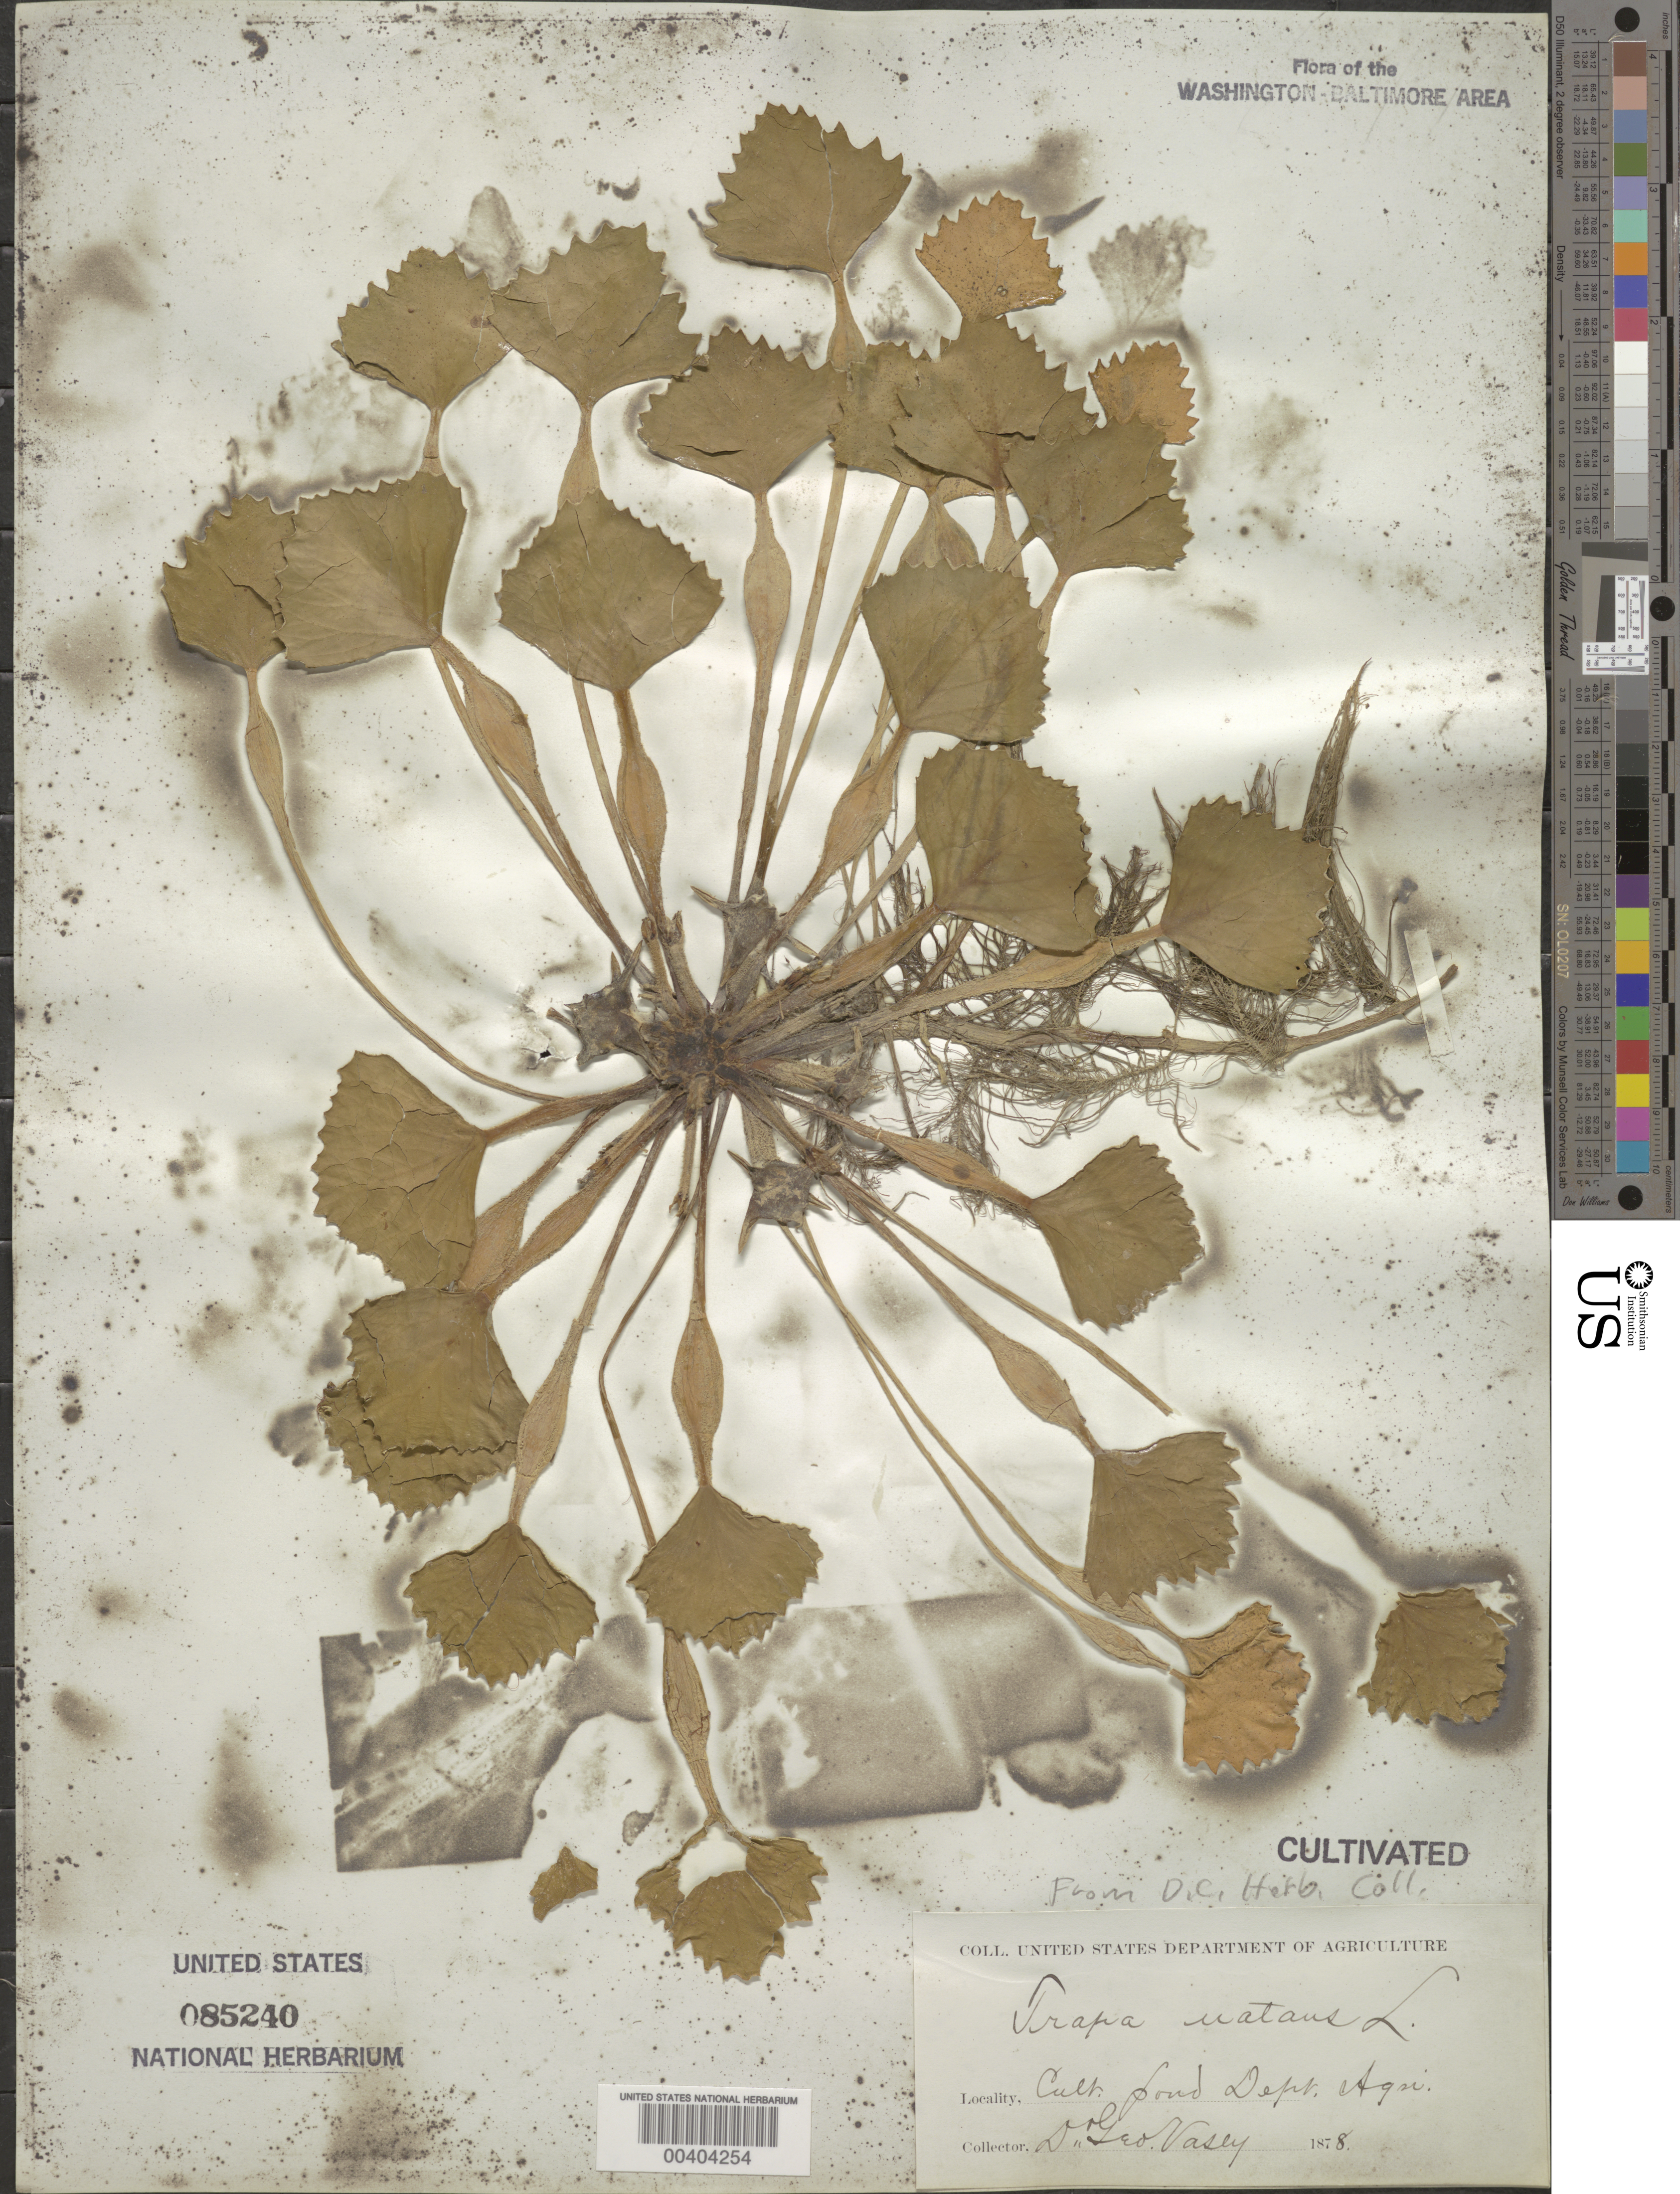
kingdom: Plantae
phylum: Tracheophyta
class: Magnoliopsida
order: Myrtales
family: Lythraceae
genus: Trapa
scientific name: Trapa natans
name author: L.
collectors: G. Vasey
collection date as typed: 1878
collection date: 1878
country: United States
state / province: District of Columbia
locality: Department of Agriculture Pond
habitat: Pond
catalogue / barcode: US 85240